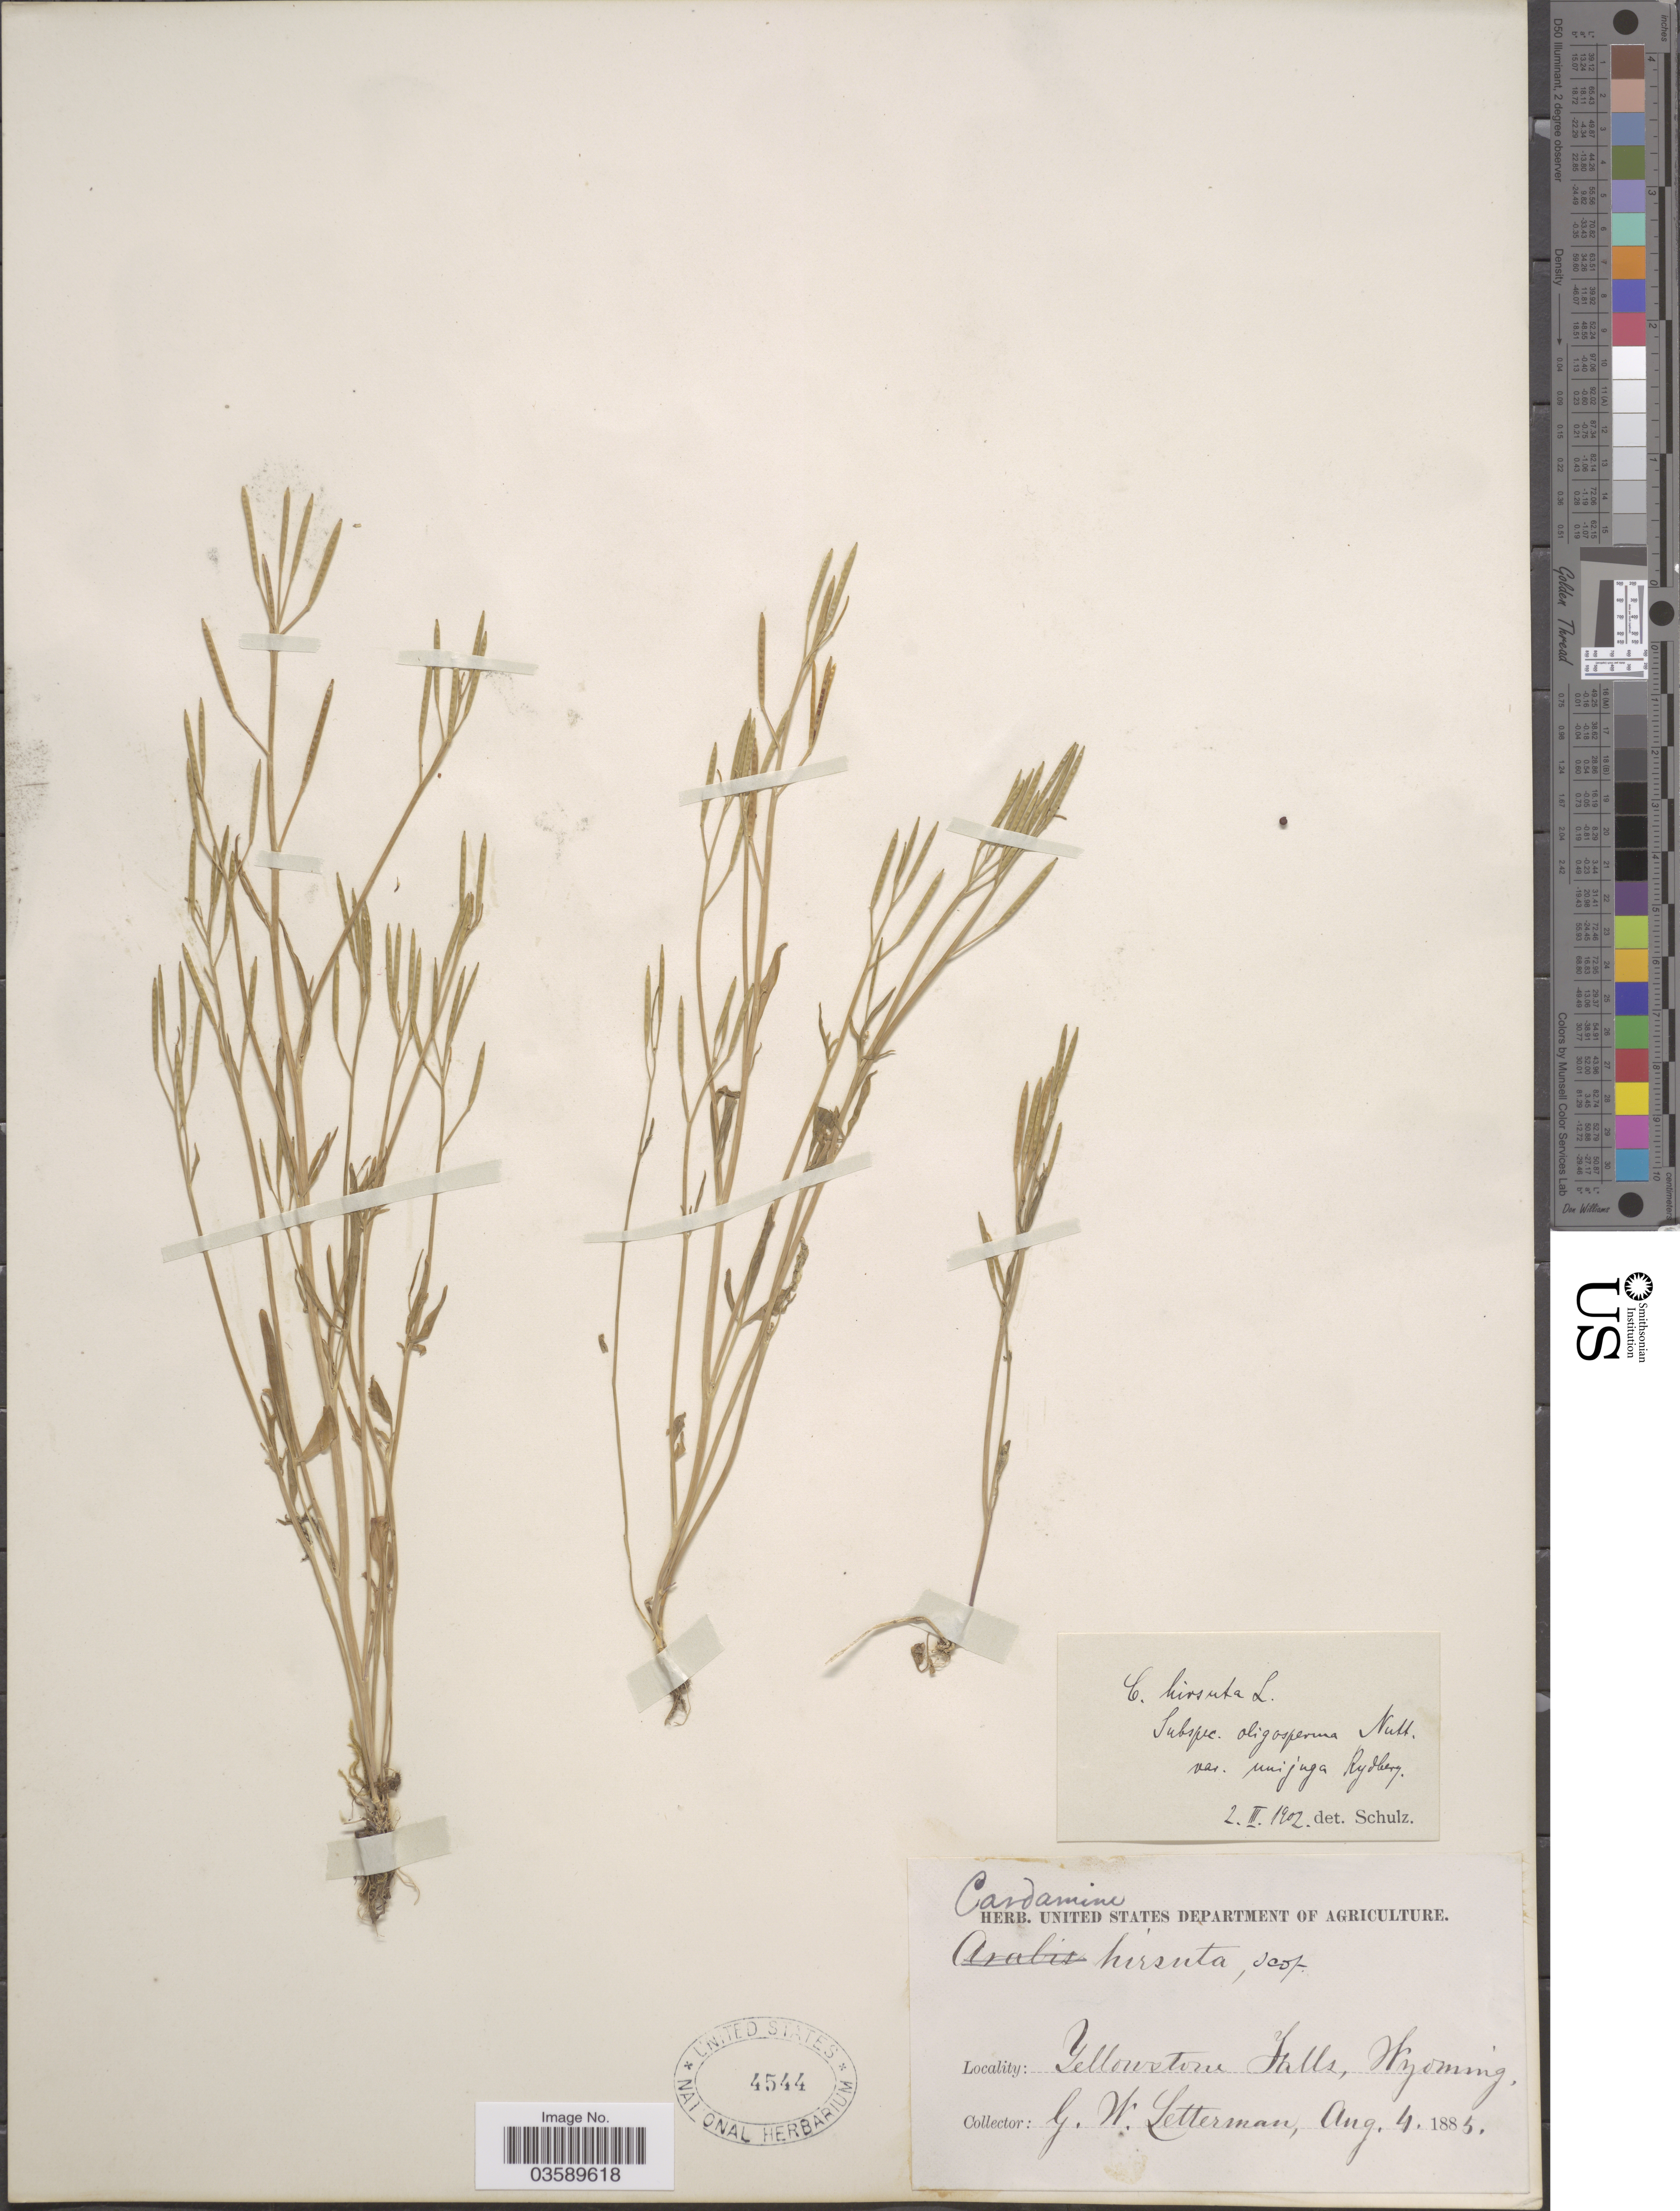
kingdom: Plantae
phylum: Tracheophyta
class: Magnoliopsida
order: Brassicales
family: Brassicaceae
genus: Cardamine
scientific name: Cardamine oligosperma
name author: Nutt.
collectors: G. W. Letterman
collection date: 1885-08-04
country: United States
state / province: Wyoming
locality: Yellowstone Falls.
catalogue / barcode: US 4544